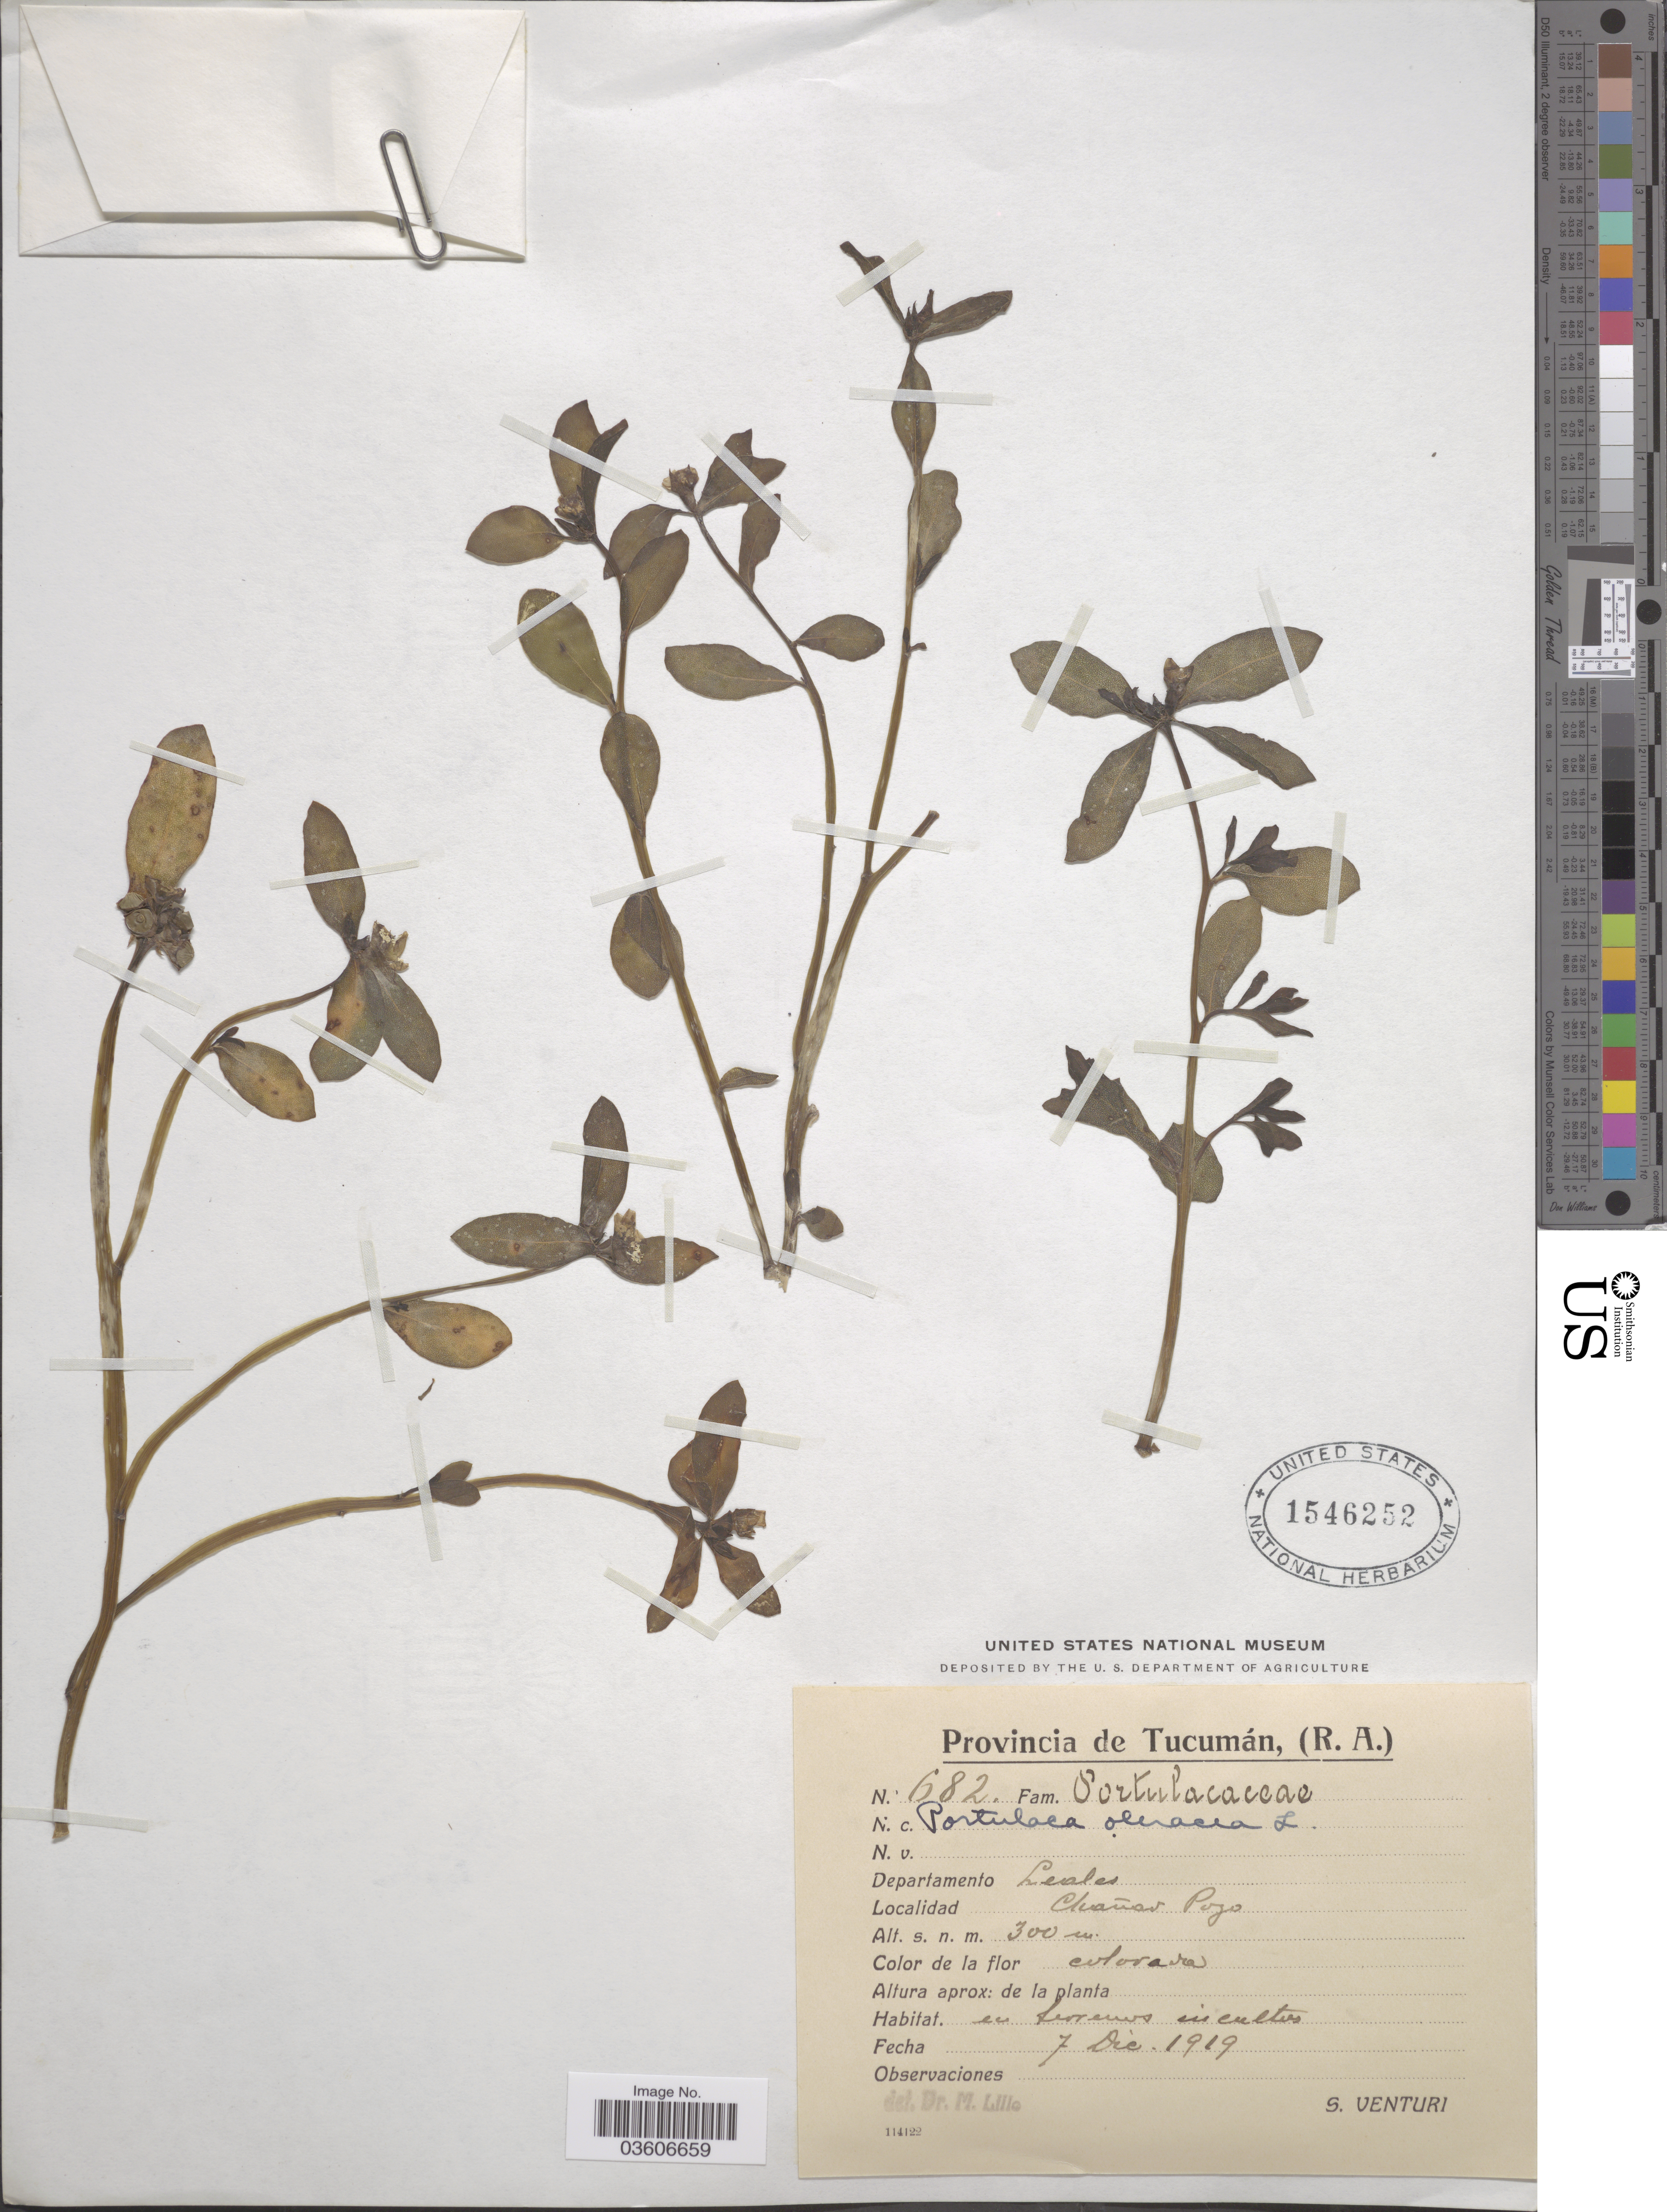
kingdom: Plantae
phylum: Tracheophyta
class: Magnoliopsida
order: Caryophyllales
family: Portulacaceae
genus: Portulaca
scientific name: Portulaca oleracea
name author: L.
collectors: S. Venturi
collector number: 682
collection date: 1919-12-07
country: Argentina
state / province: Tucuman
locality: Departamento Leales. Chañar Pozo.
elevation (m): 300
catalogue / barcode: US 1546252